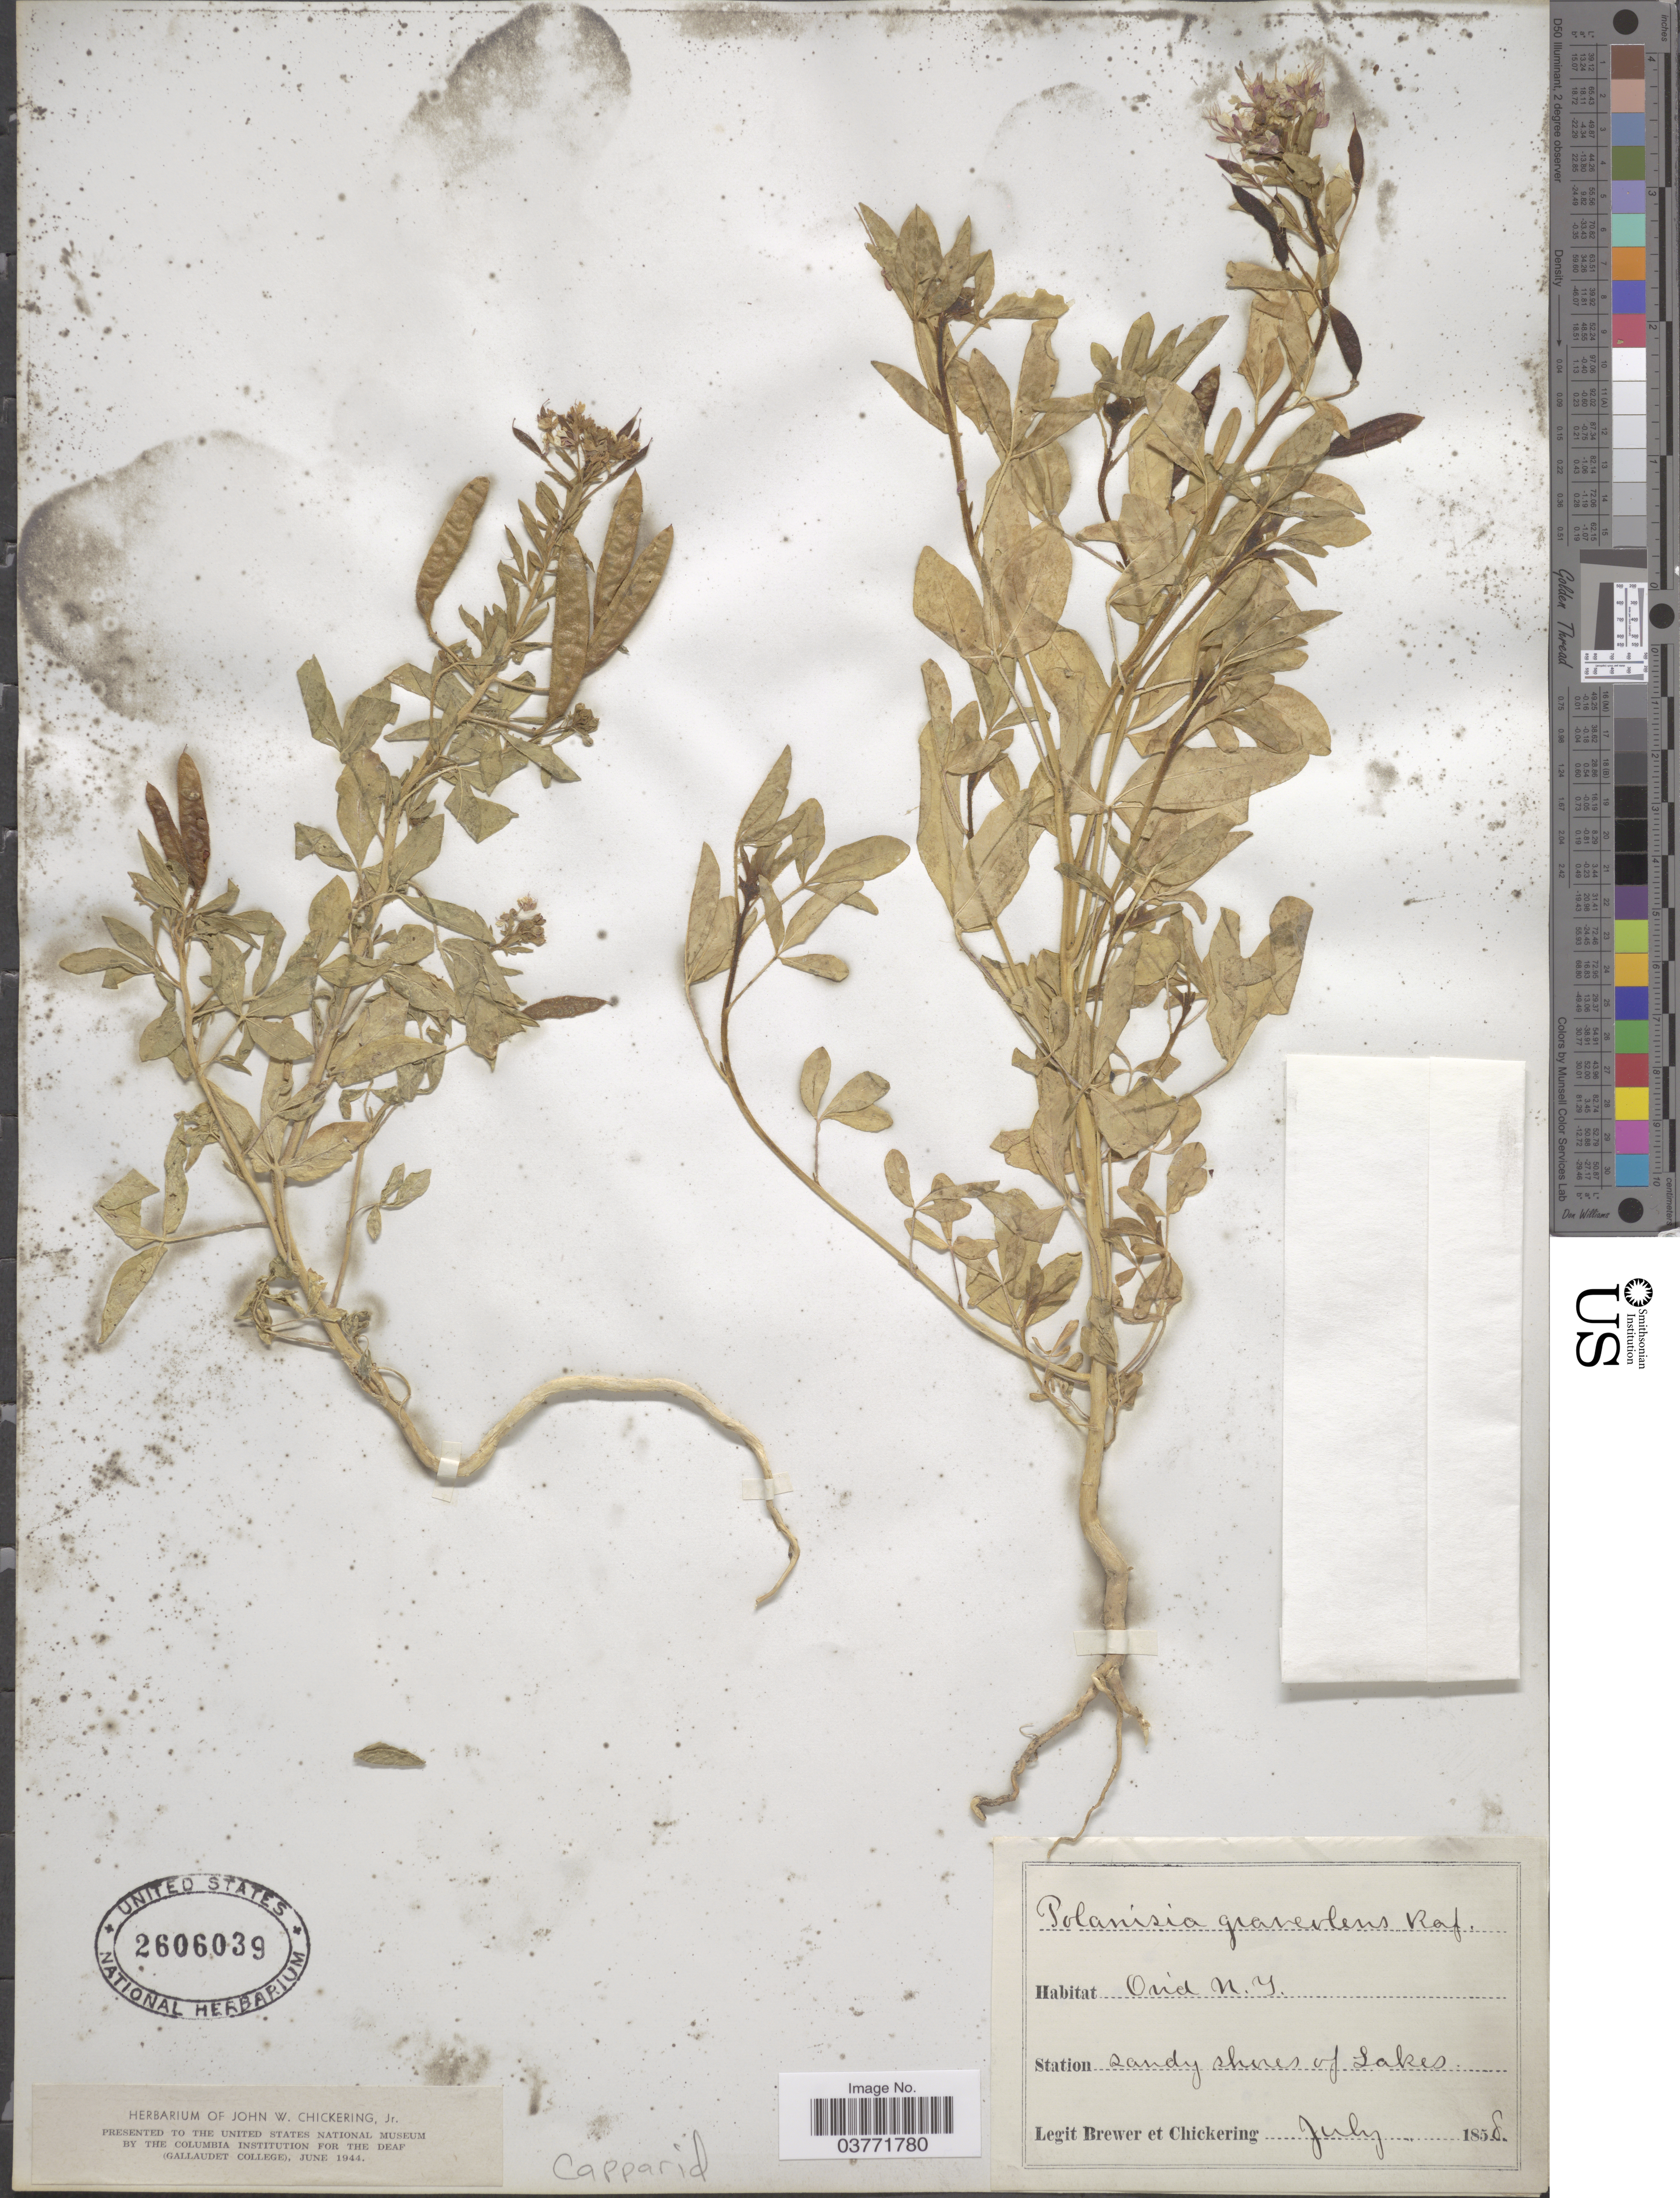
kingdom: Plantae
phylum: Tracheophyta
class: Magnoliopsida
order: Brassicales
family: Cleomaceae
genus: Polanisia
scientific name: Polanisia dodecandra subsp. dodecandra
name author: (L.) DC.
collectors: -. Brewer & J. Chickering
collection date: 1858-07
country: United States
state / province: New York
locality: Ovid. Station sandy shores of Lakes.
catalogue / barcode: US 2606039